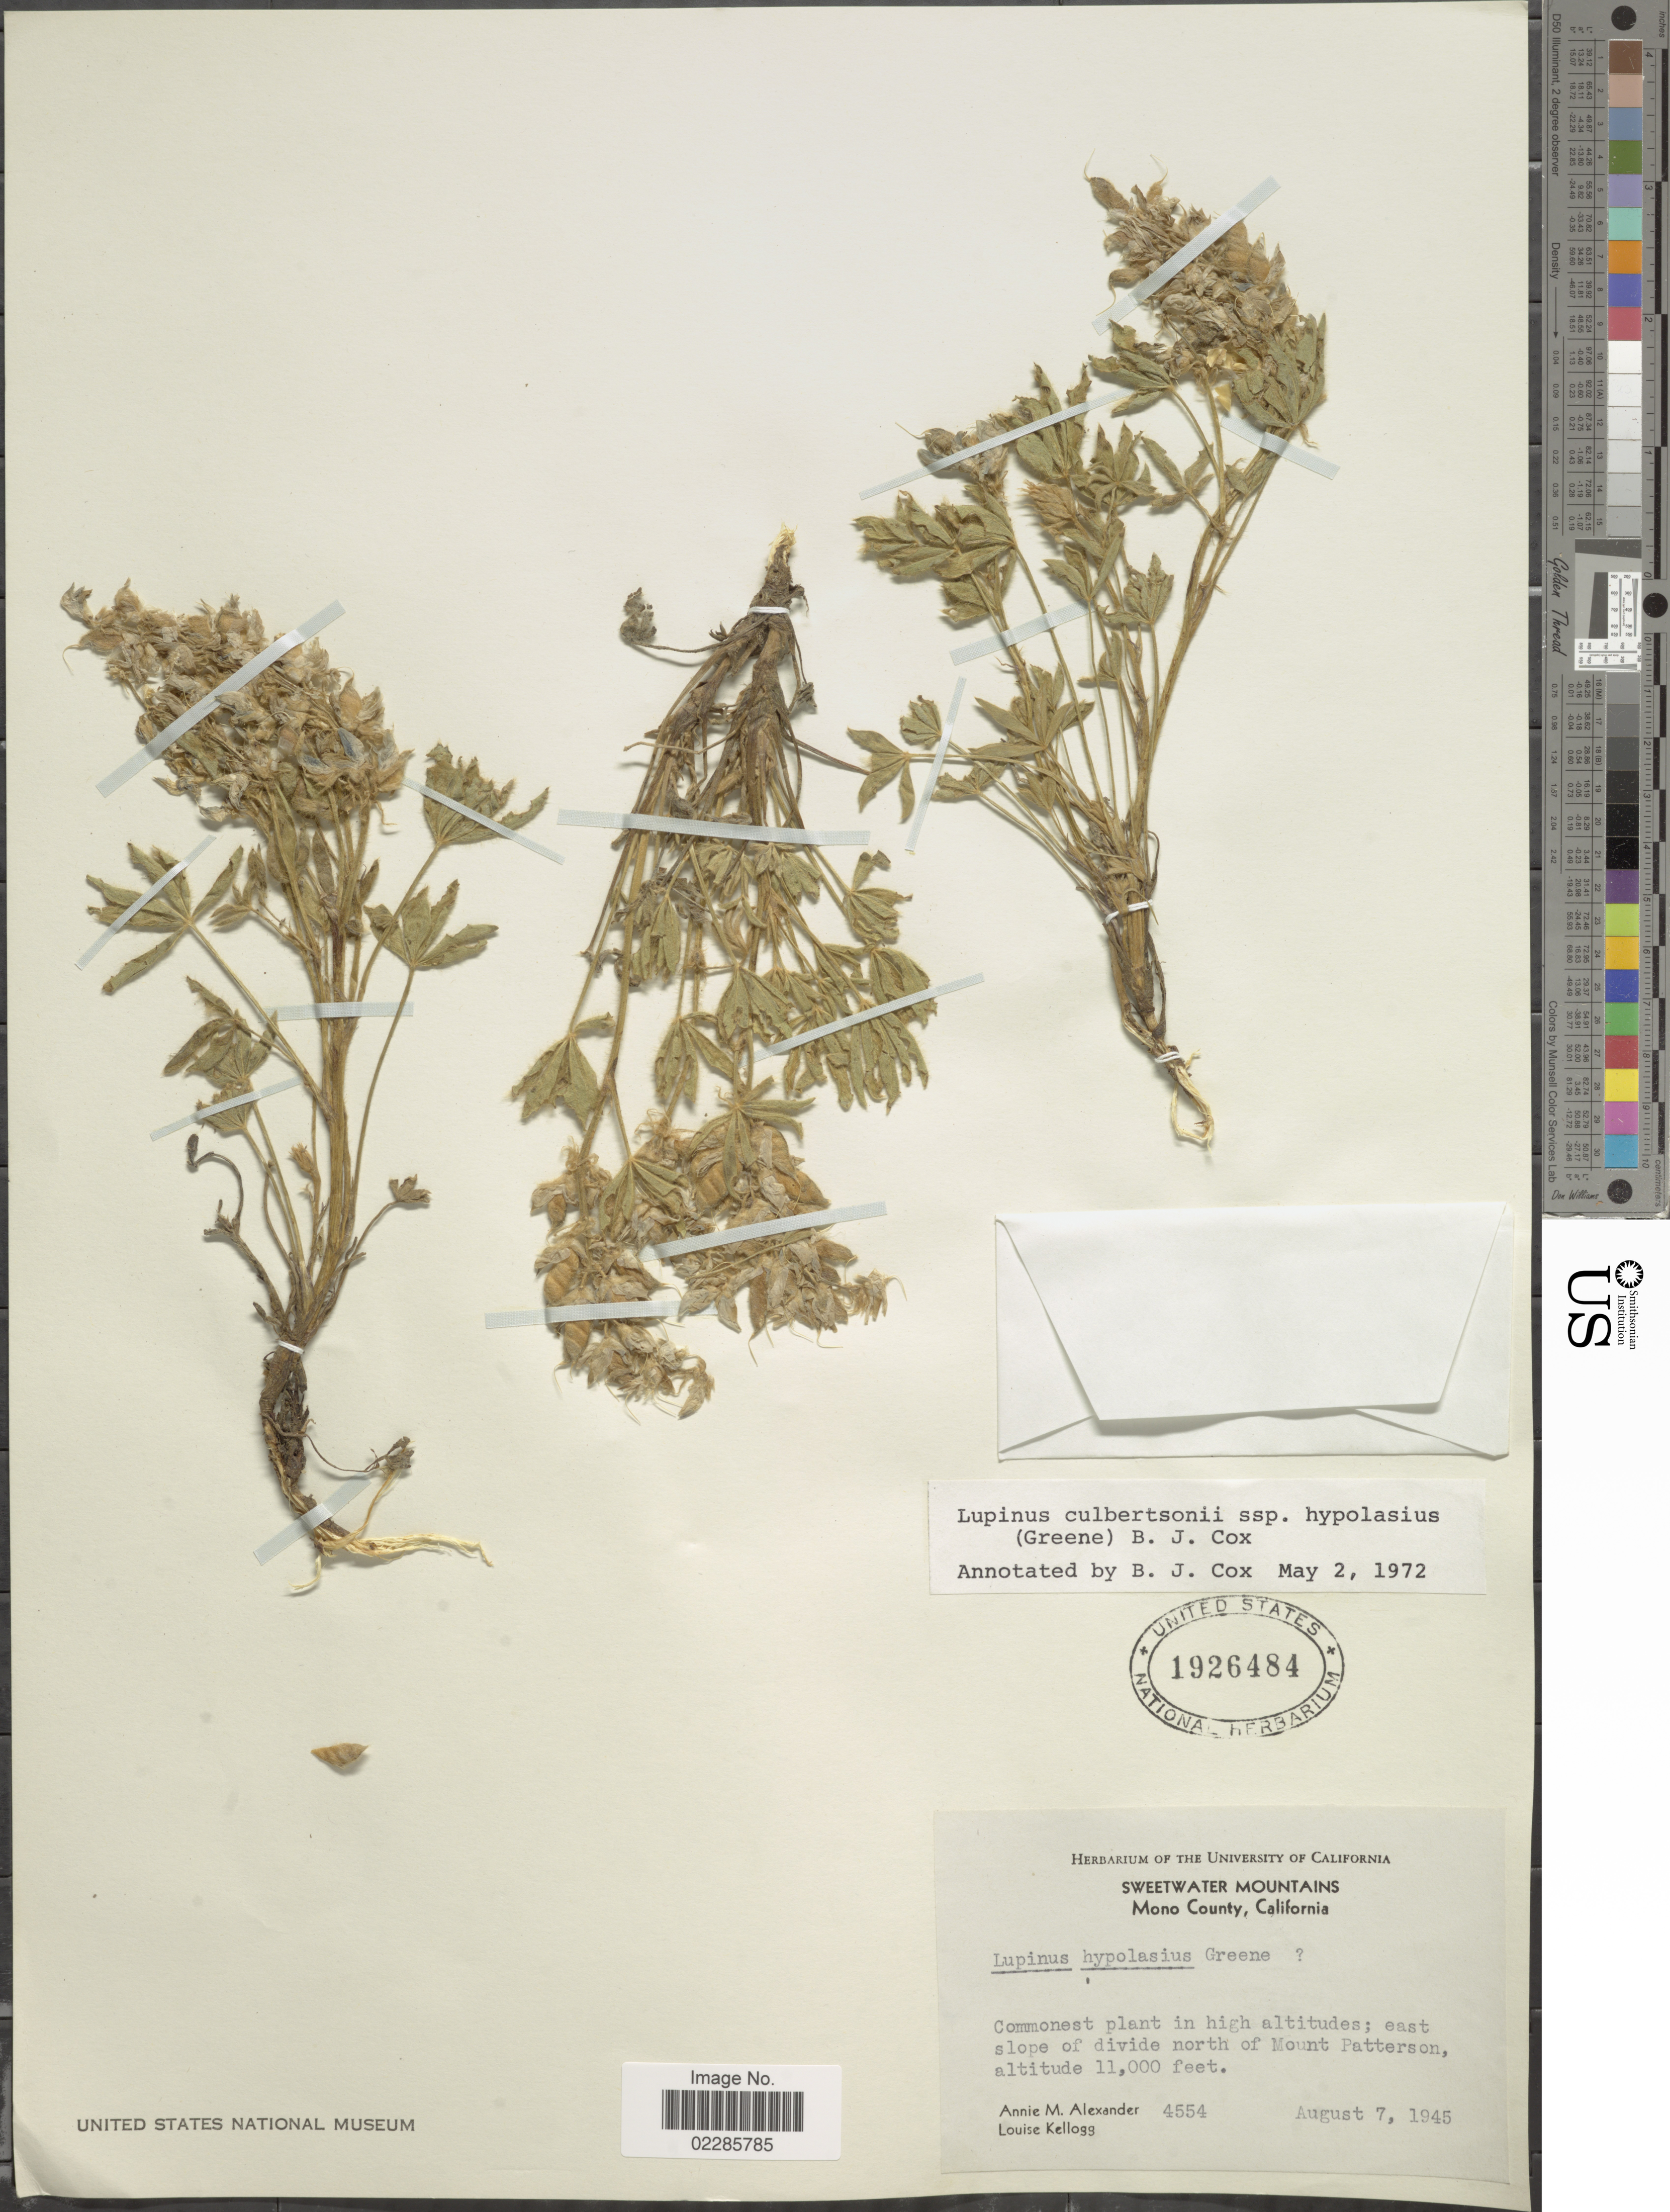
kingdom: Plantae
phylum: Tracheophyta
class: Magnoliopsida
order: Fabales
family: Fabaceae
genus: Lupinus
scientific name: Lupinus culbertsonii subsp. hypolasius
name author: (Greene) B.J. Cox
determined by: Cox, B. J.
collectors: A. M. Alexander & L. Kellogg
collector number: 4554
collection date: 1945-08-07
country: United States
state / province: California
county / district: Mono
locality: Sweetwater Mountains, Mono County, east slope of divide north of Mount Patterson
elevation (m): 3353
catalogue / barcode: US 1926484